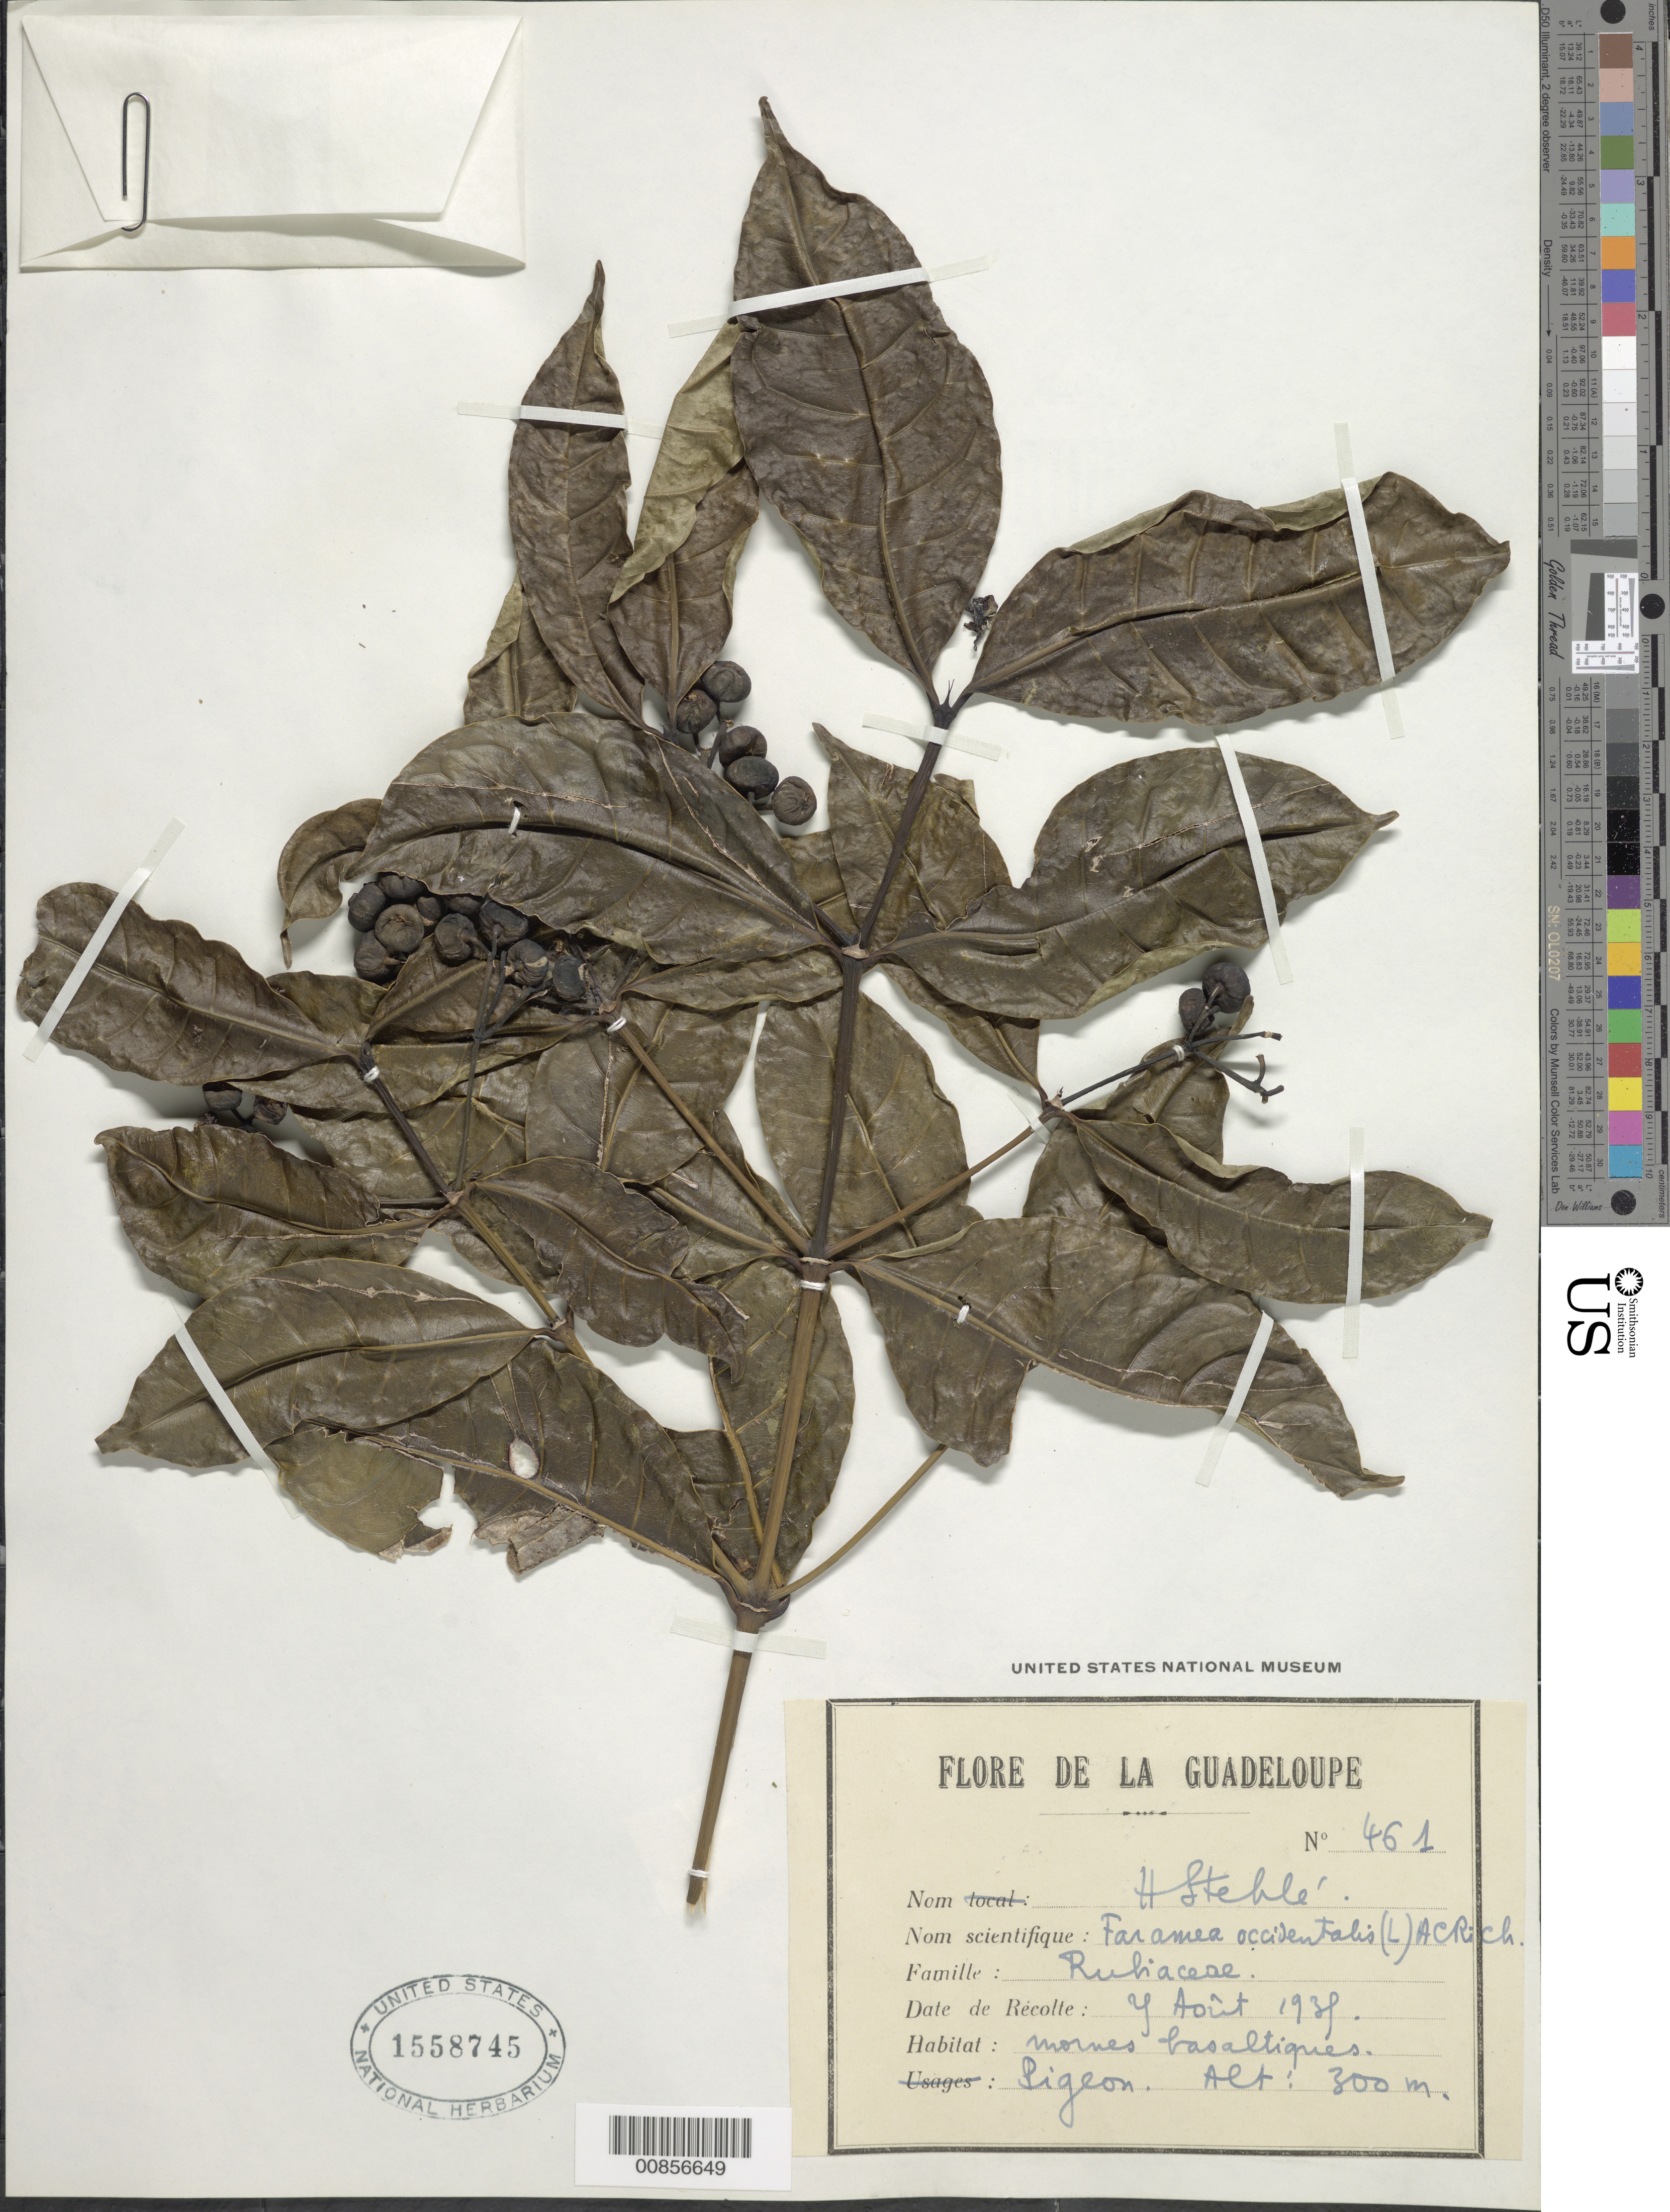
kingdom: Plantae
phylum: Tracheophyta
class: Magnoliopsida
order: Gentianales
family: Rubiaceae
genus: Faramea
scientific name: Faramea occidentalis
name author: (L.) A. Rich.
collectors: H. Stehlé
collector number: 461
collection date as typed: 04 Aug 1938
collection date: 1938-08-04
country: Guadeloupe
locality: Pigeon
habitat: Mornes basaltiques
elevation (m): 300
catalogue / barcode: US 1558745